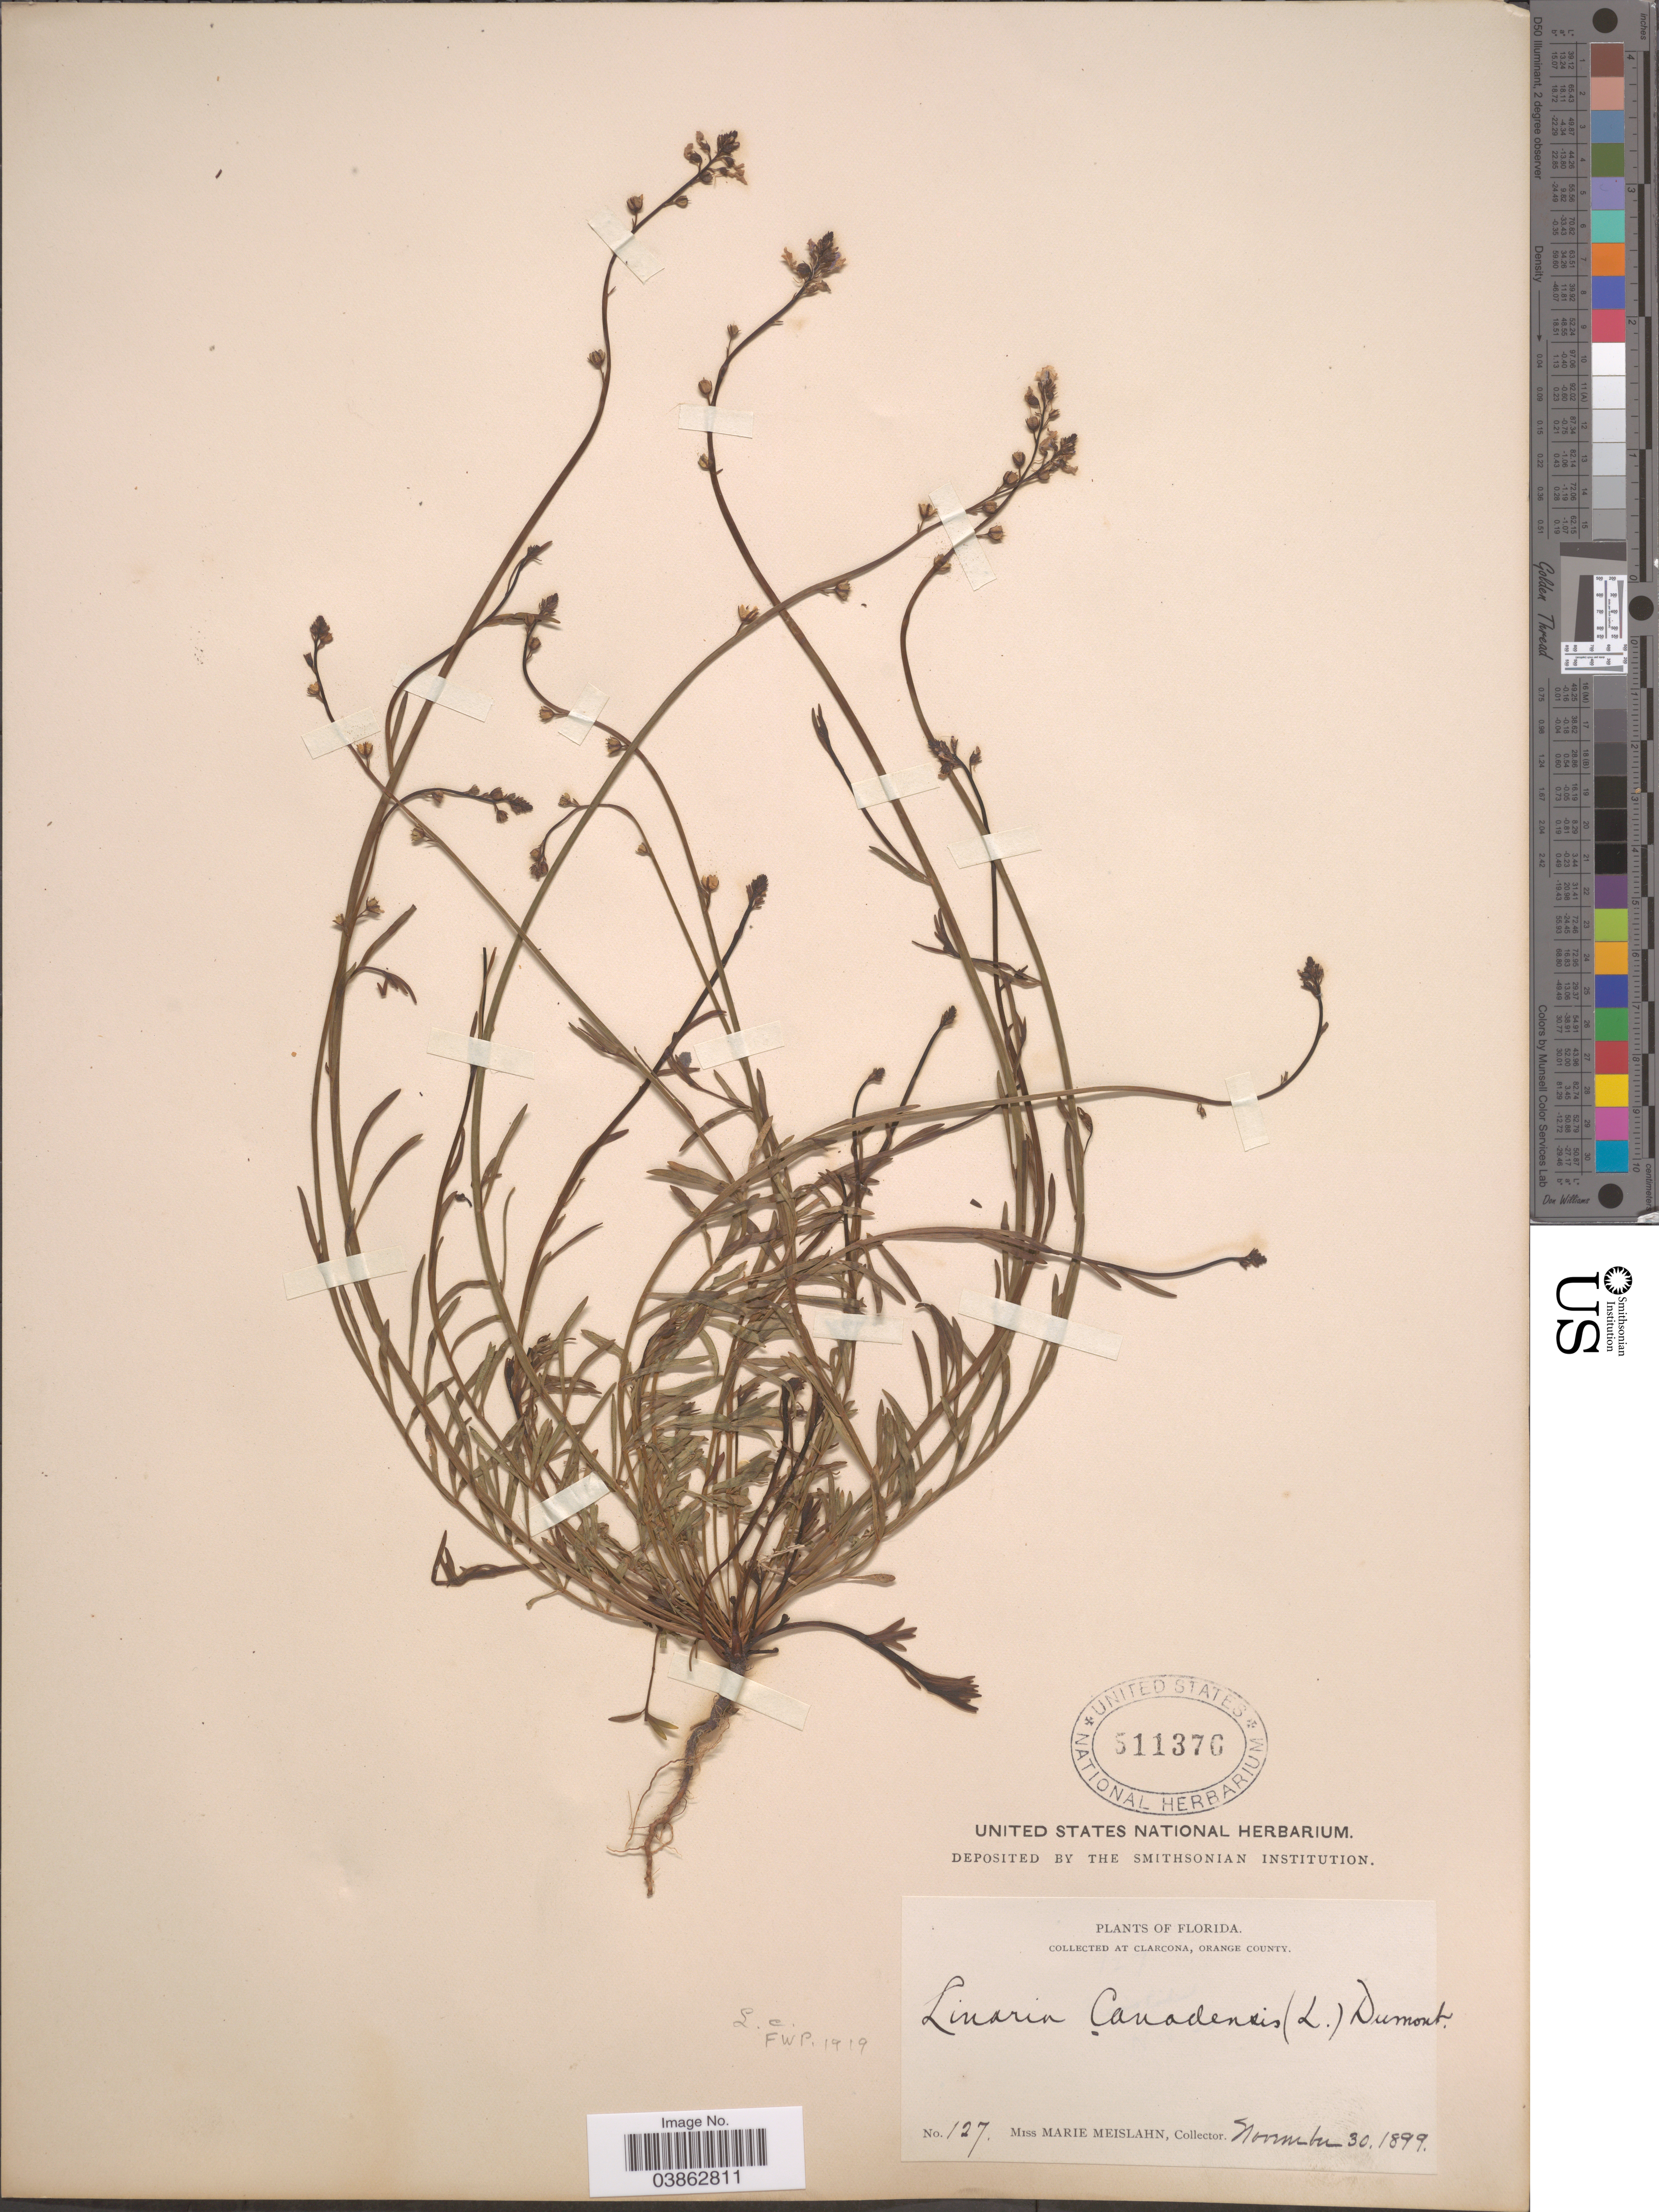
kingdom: Plantae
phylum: Tracheophyta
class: Magnoliopsida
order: Lamiales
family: Plantaginaceae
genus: Linaria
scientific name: Linaria canadensis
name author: (L.) Dum. Cours.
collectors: M. Meislahn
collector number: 127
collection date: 1899-11-30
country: United States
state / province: Florida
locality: At Clarcona, Orange County.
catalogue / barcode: US 511376